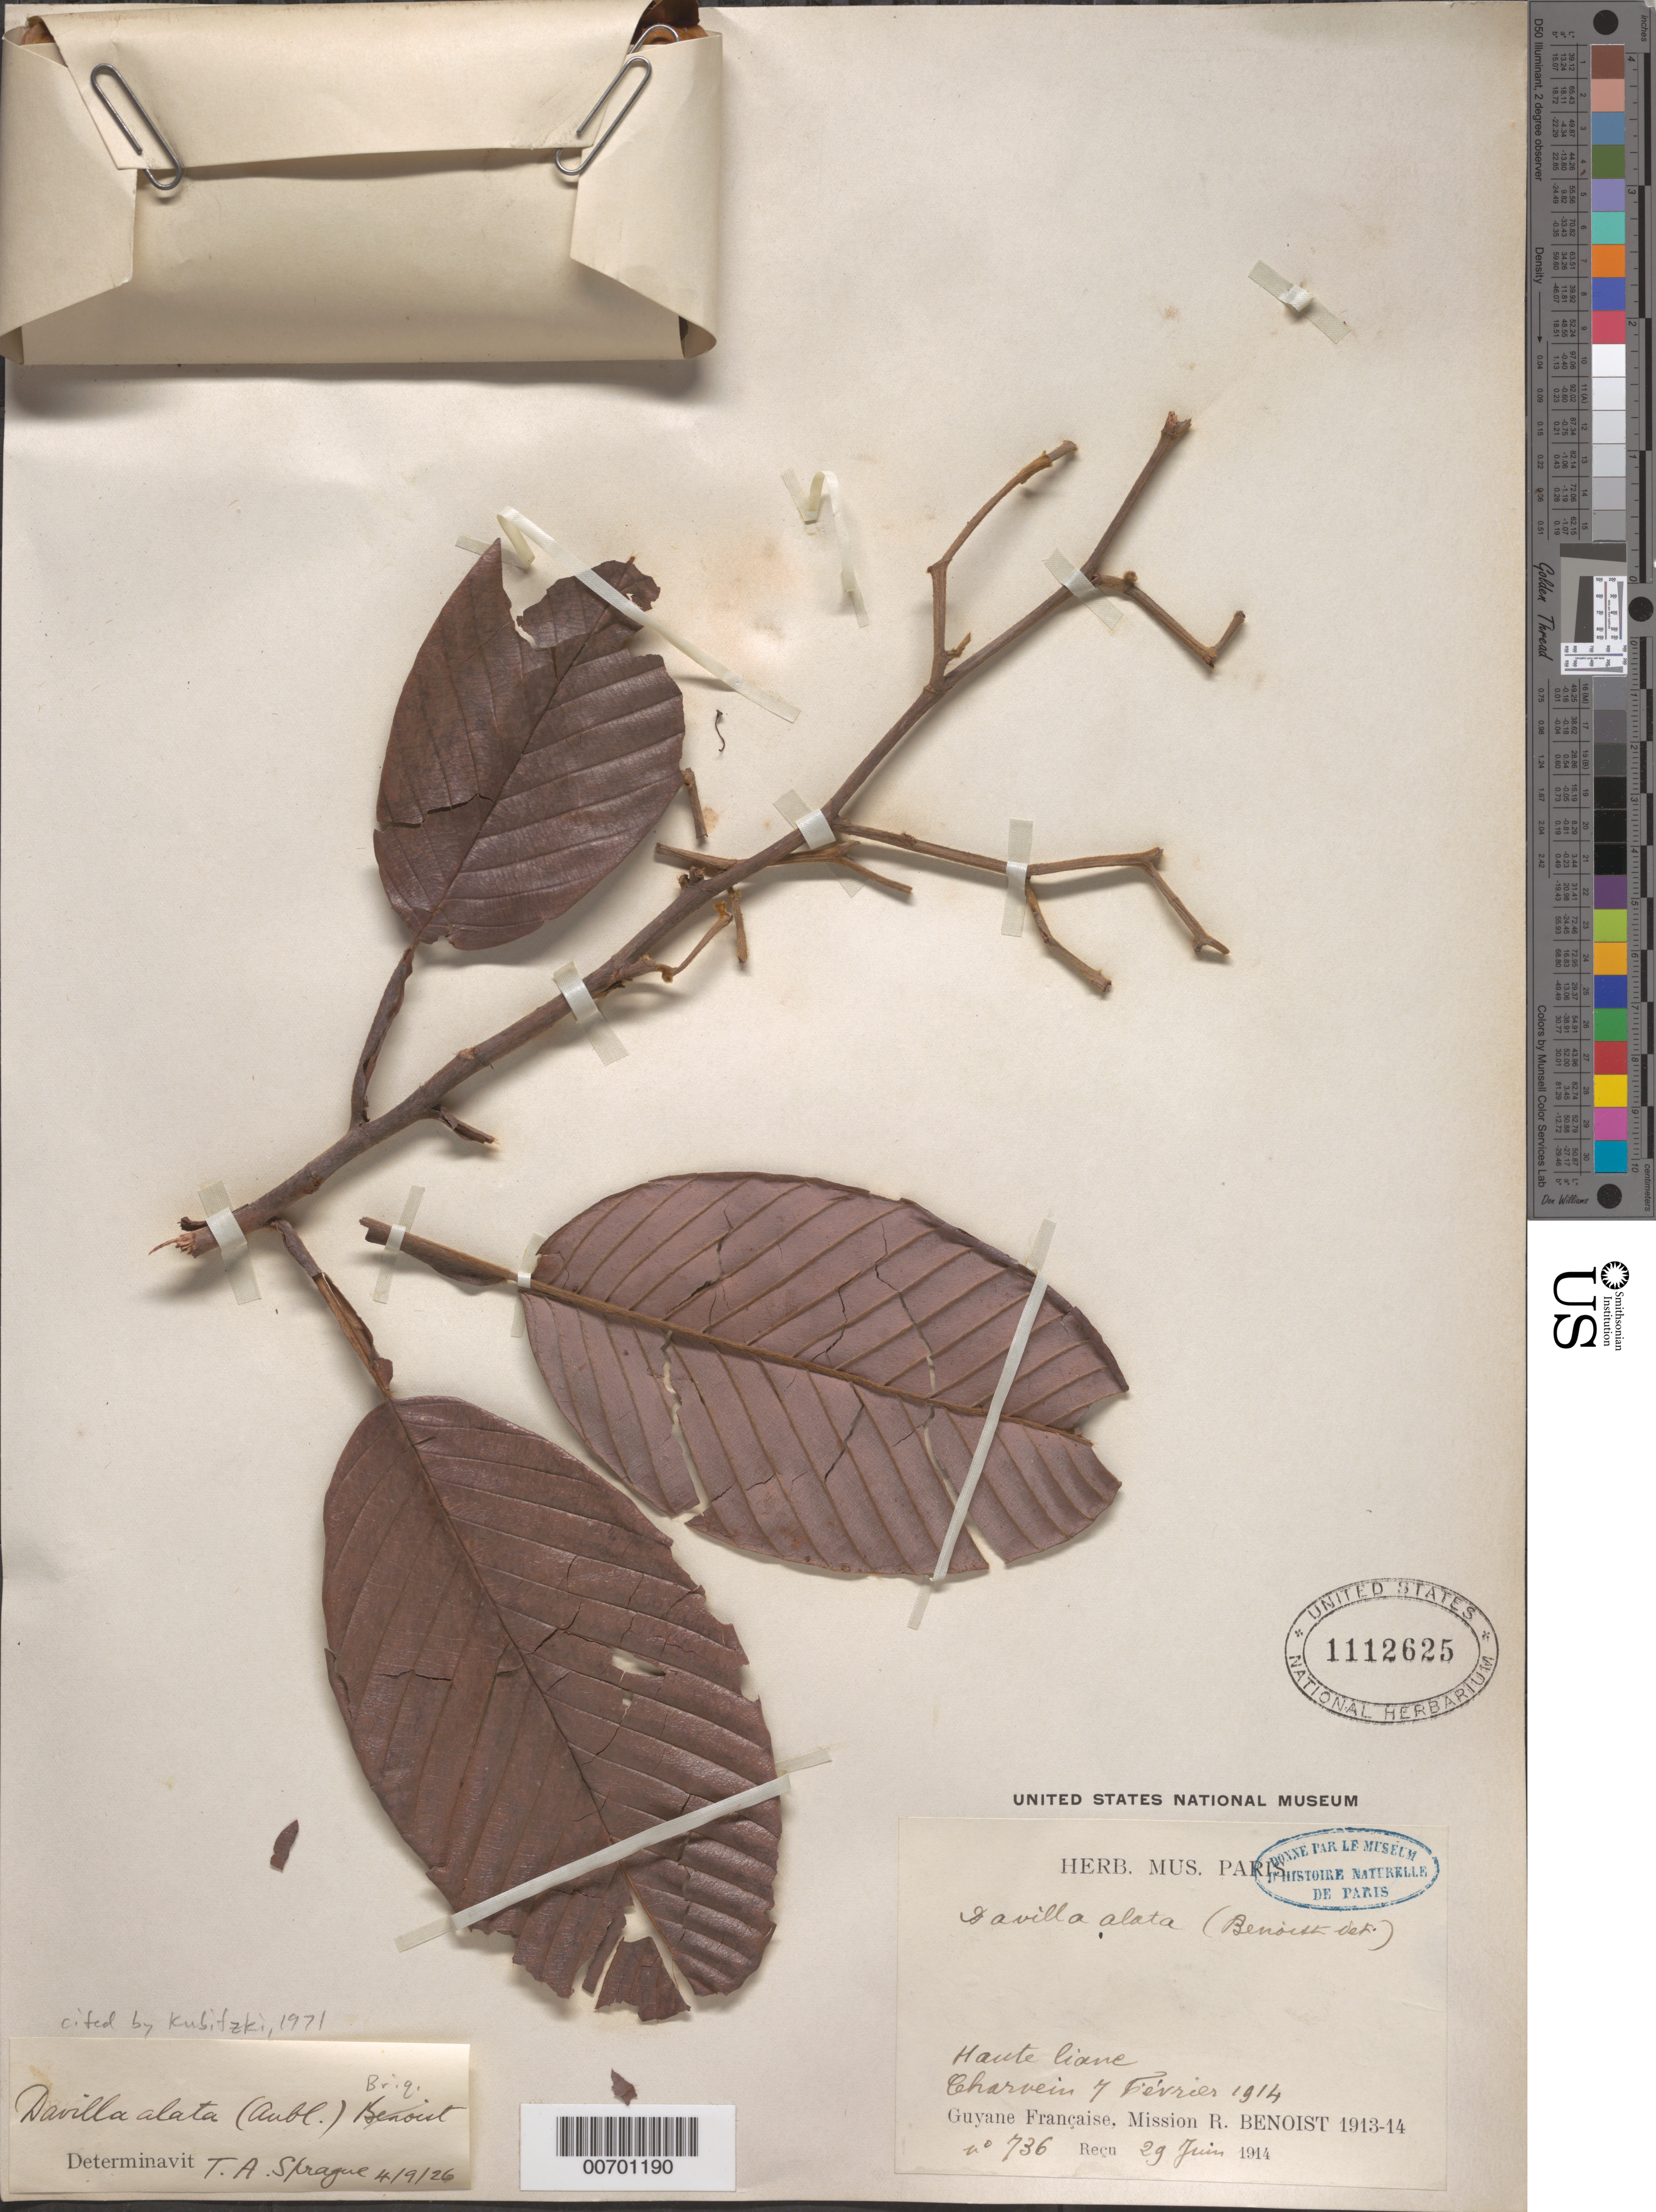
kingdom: Plantae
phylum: Tracheophyta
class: Magnoliopsida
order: Dilleniales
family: Dilleniaceae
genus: Davilla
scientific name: Davilla alata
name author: (Vent.) Briq.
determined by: Kubitzki, Klaus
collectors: R. Benoist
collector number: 736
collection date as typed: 29 Jun 1914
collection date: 1914-06-29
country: French Guiana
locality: Charvein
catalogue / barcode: US 1112625